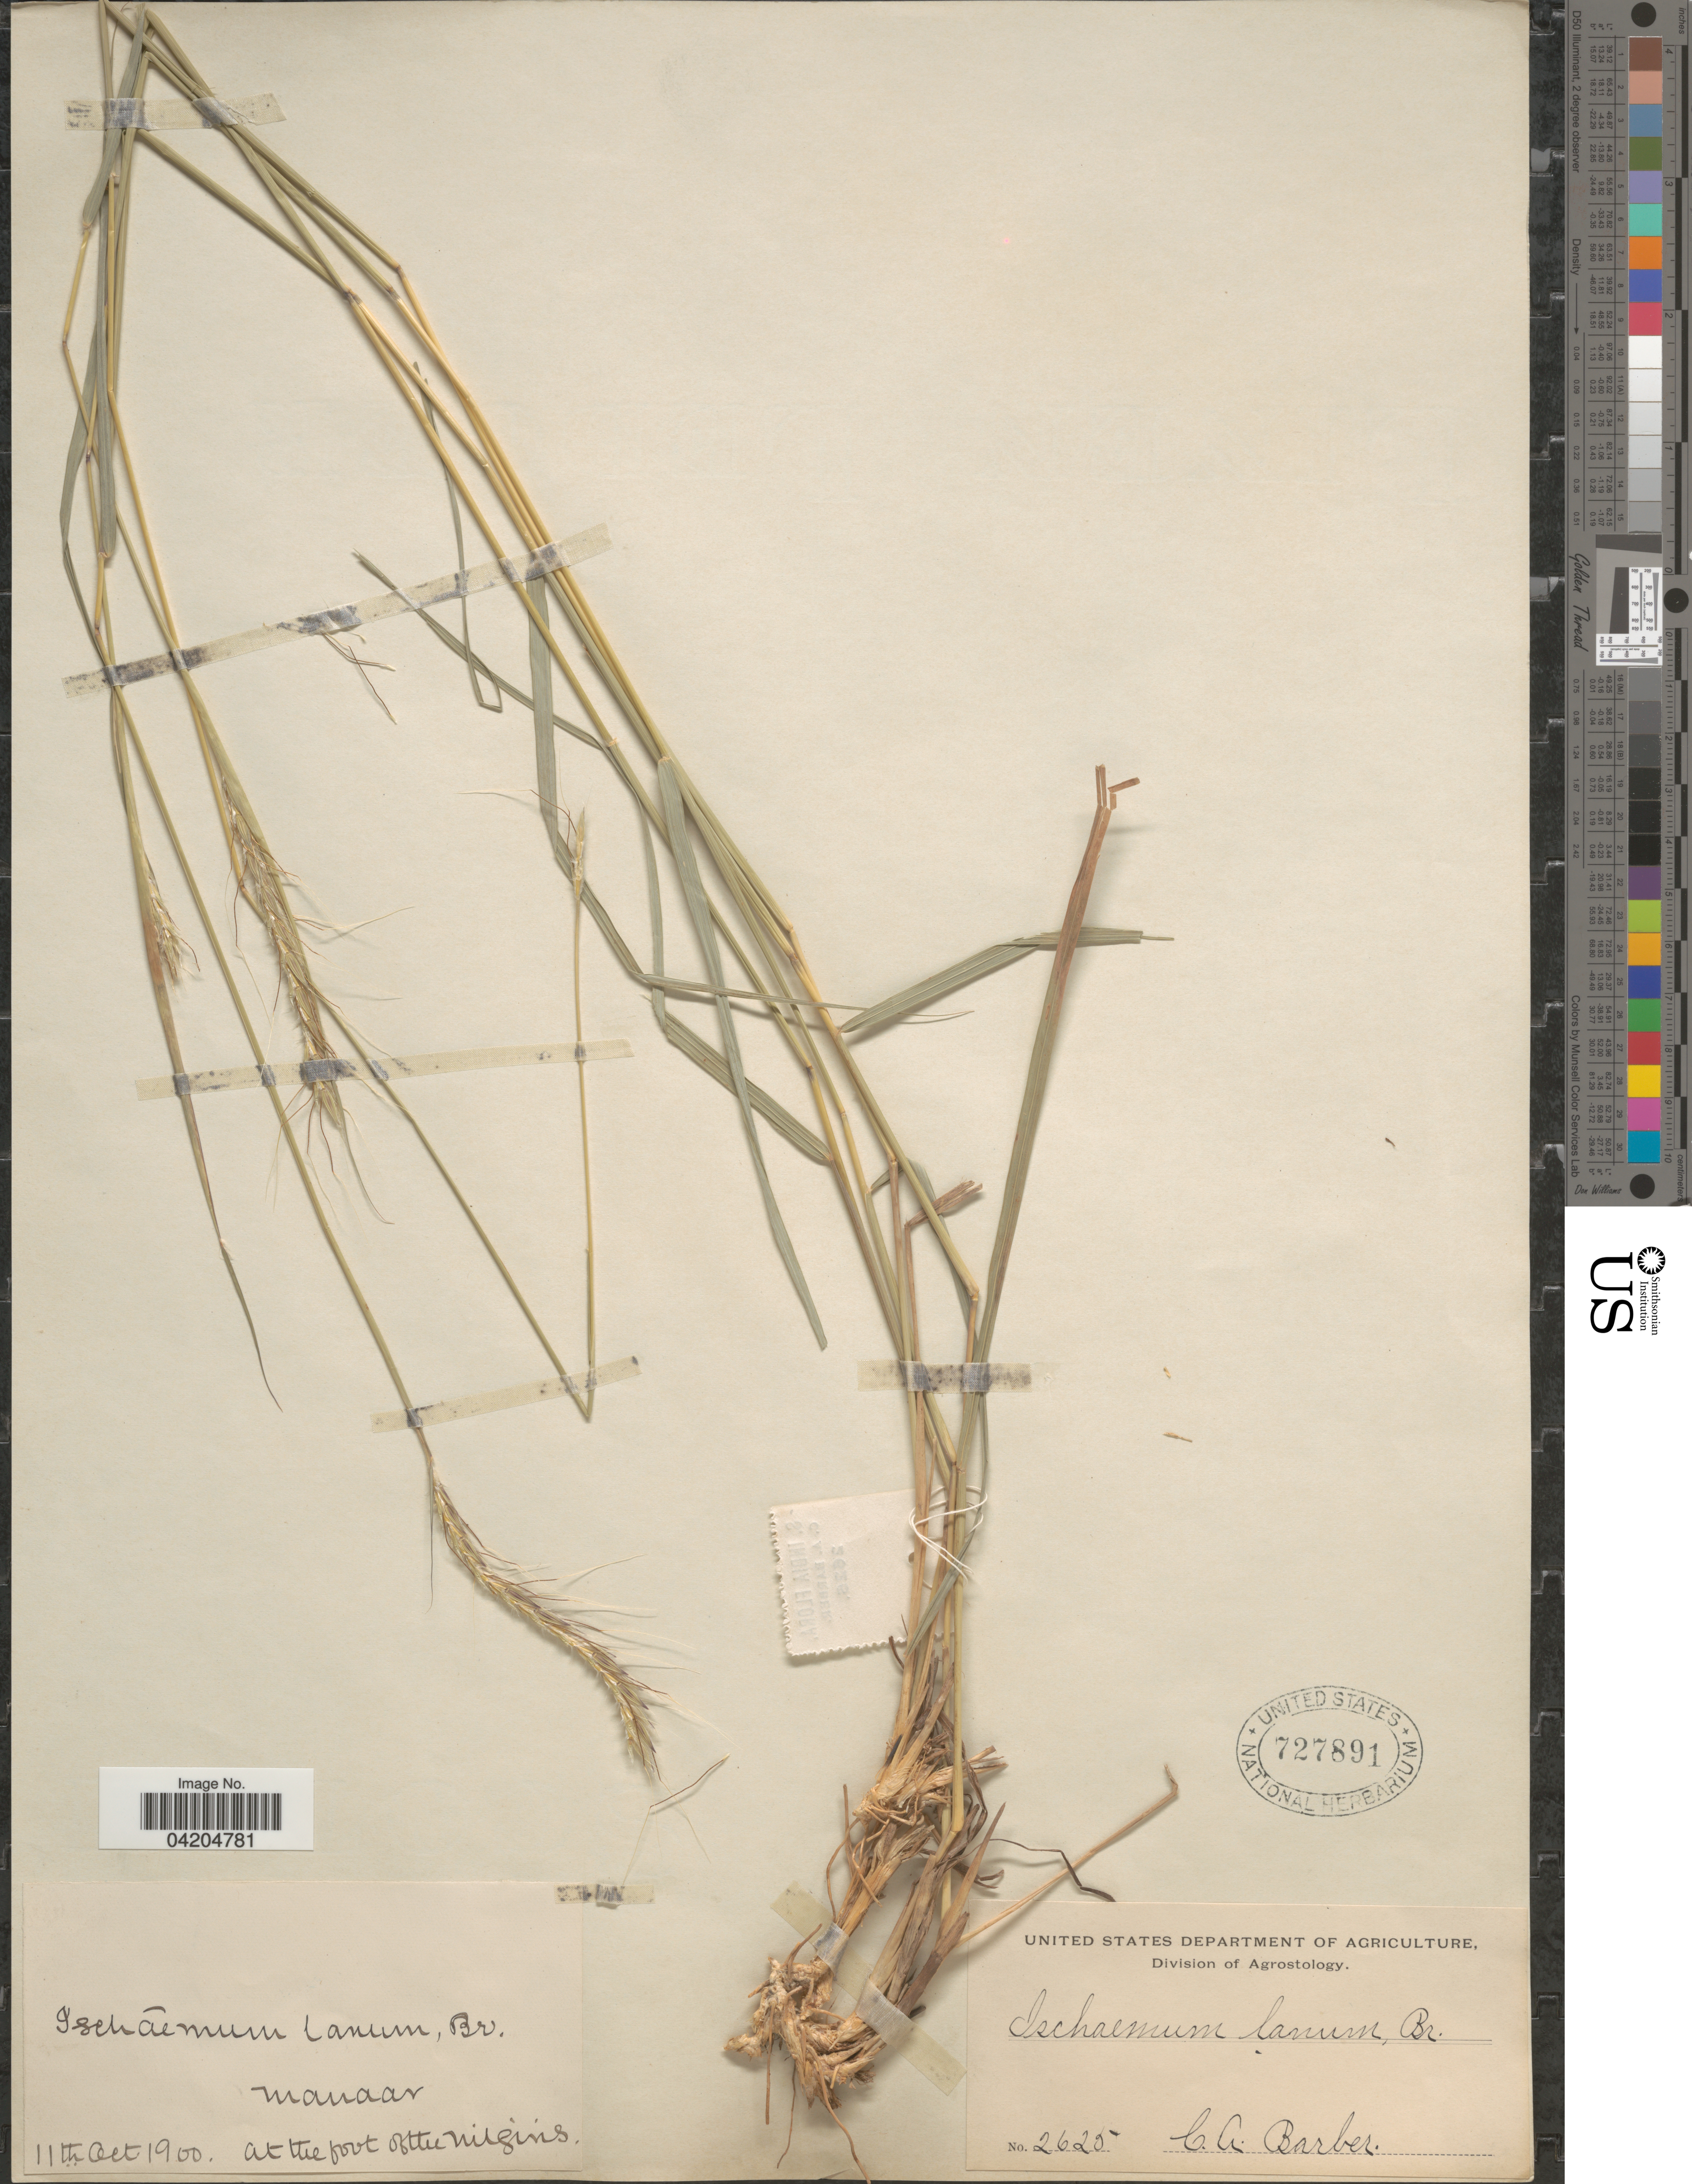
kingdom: Plantae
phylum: Tracheophyta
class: Liliopsida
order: Poales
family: Poaceae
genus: Sehima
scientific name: Sehima nervosa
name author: Stapf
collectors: C. Barber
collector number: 2625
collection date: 1900-10-11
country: India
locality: S. India. Manaar. At the foot of the Nilgiris.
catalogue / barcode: US 727891